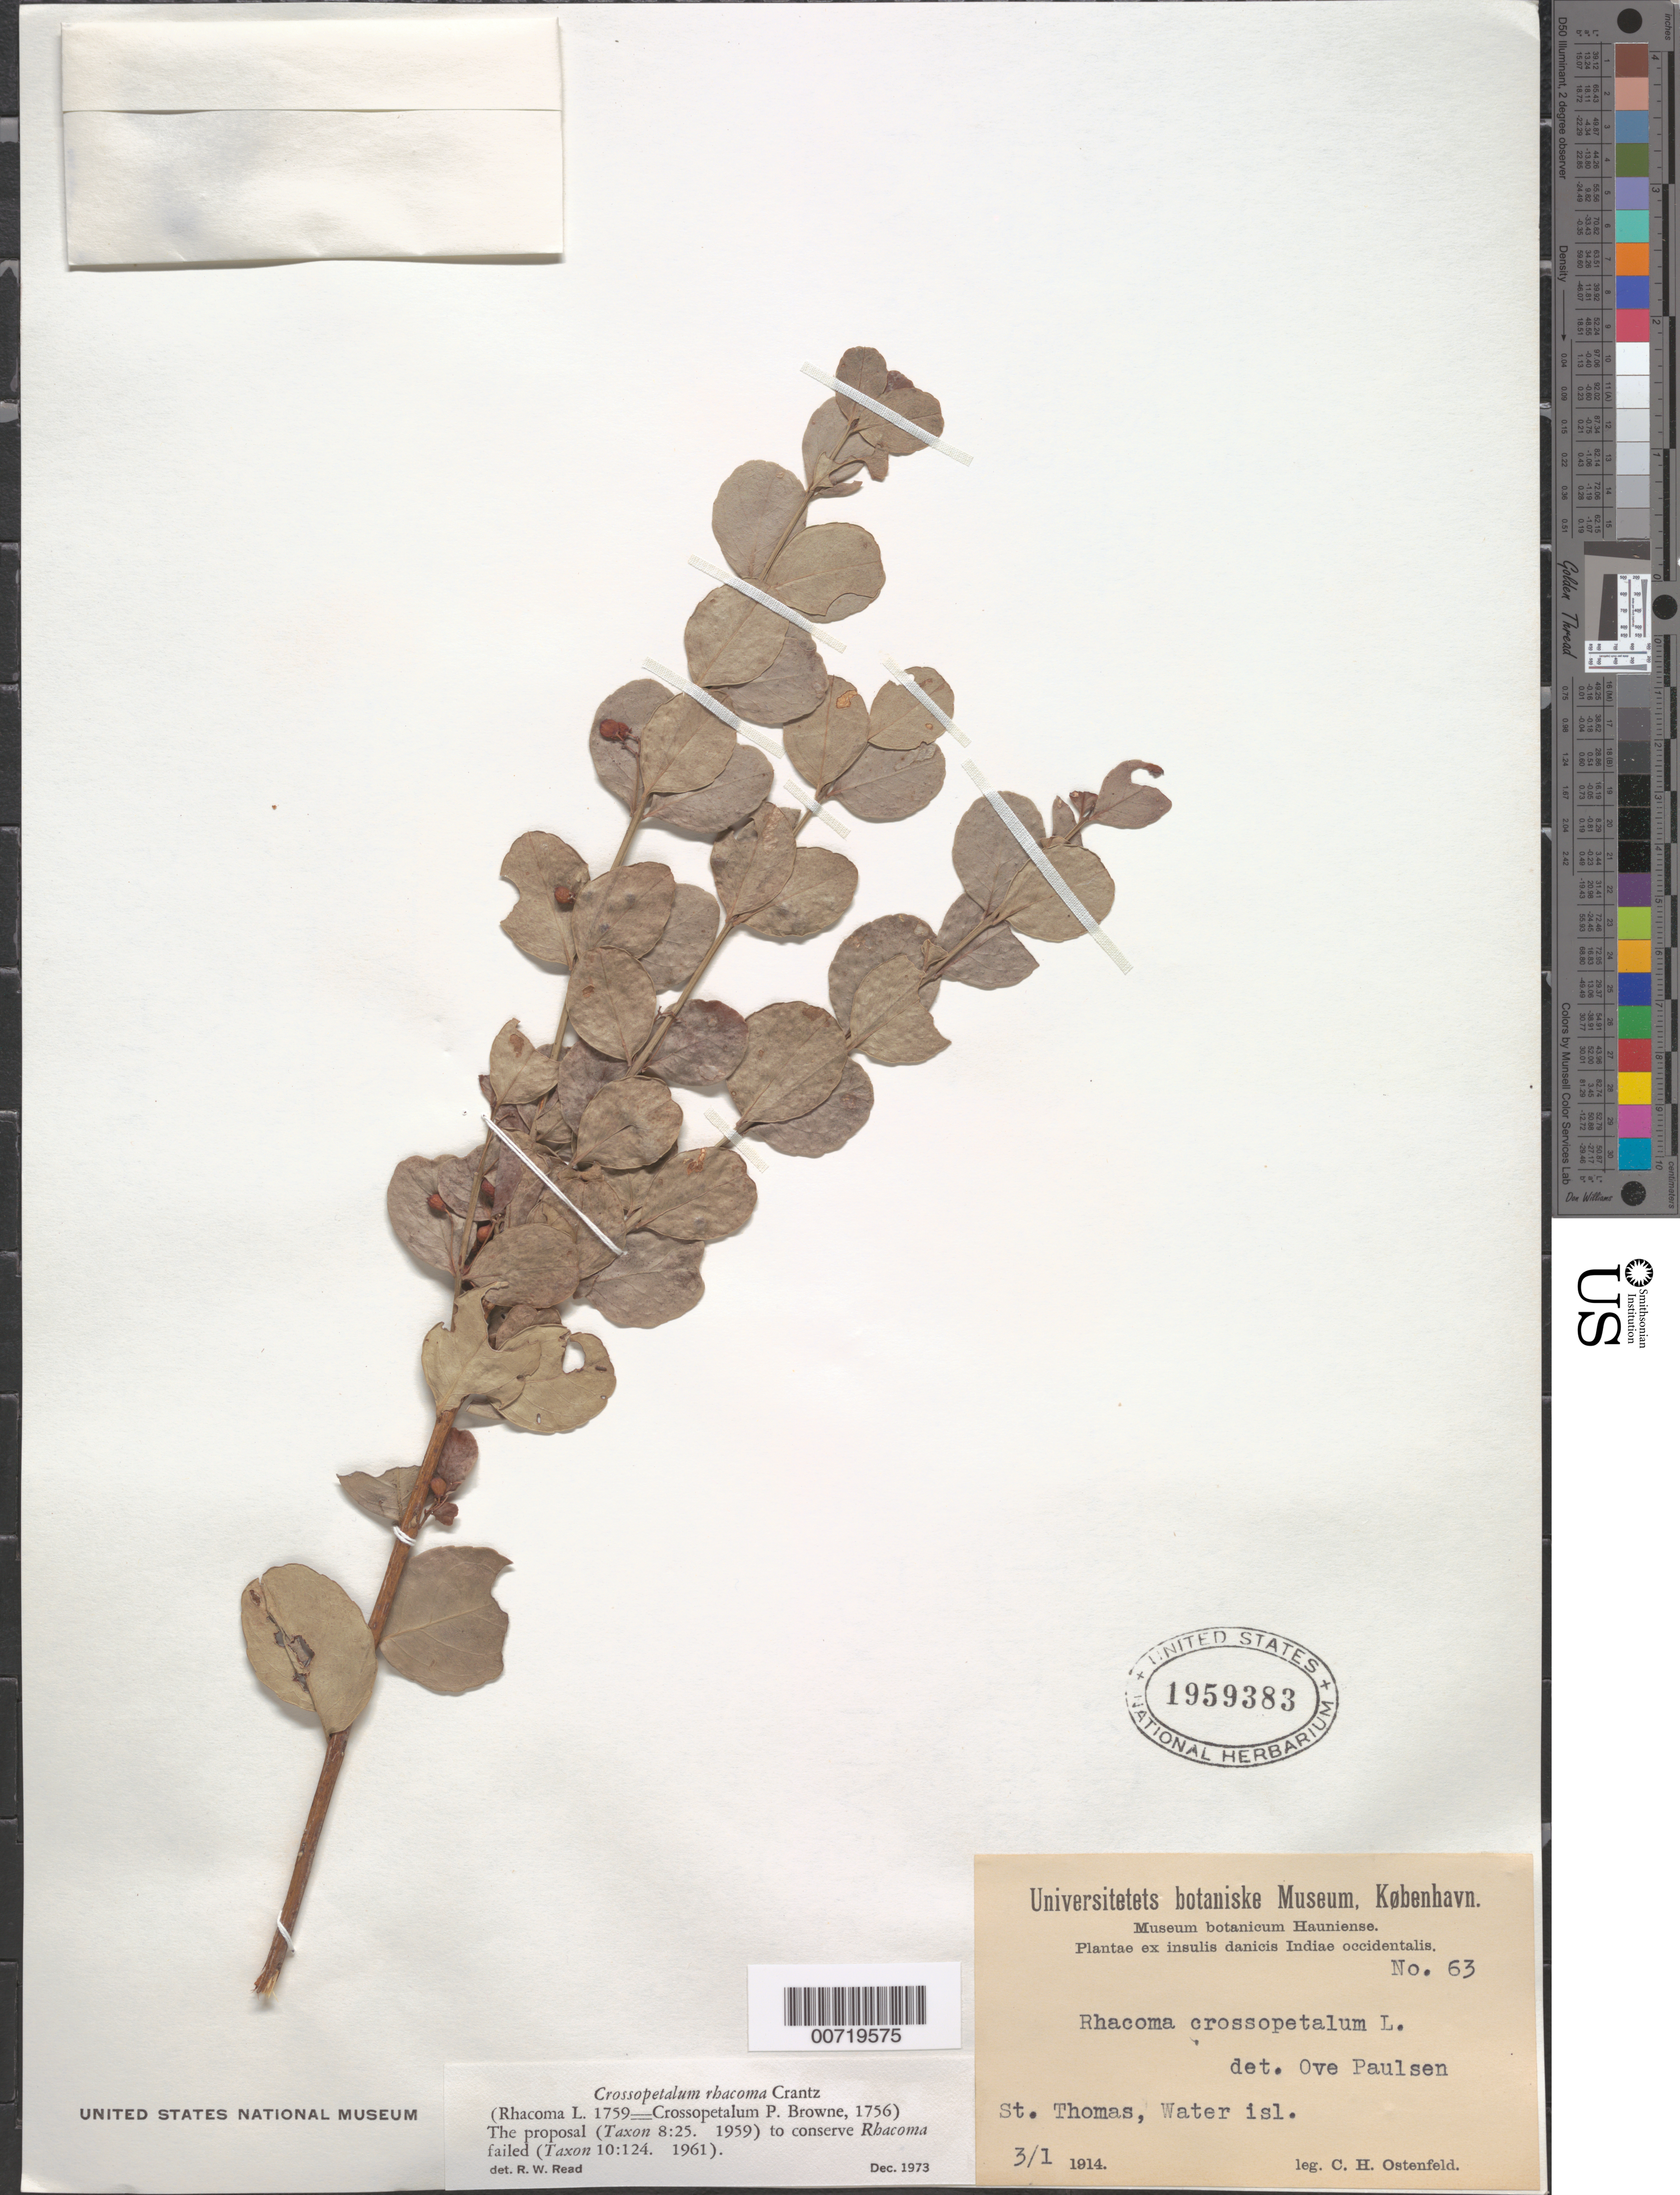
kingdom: Plantae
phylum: Tracheophyta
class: Magnoliopsida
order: Celastrales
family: Celastraceae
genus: Crossopetalum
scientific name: Crossopetalum rhacoma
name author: Crantz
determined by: Read, Robert W., (US), NMNH (UNITED STATES)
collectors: C. Ostenfeld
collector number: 63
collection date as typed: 01 Mar 1914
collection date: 1914-03-01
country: U.S. Virgin Islands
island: St. Thomas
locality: Water Island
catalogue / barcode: US 1959383